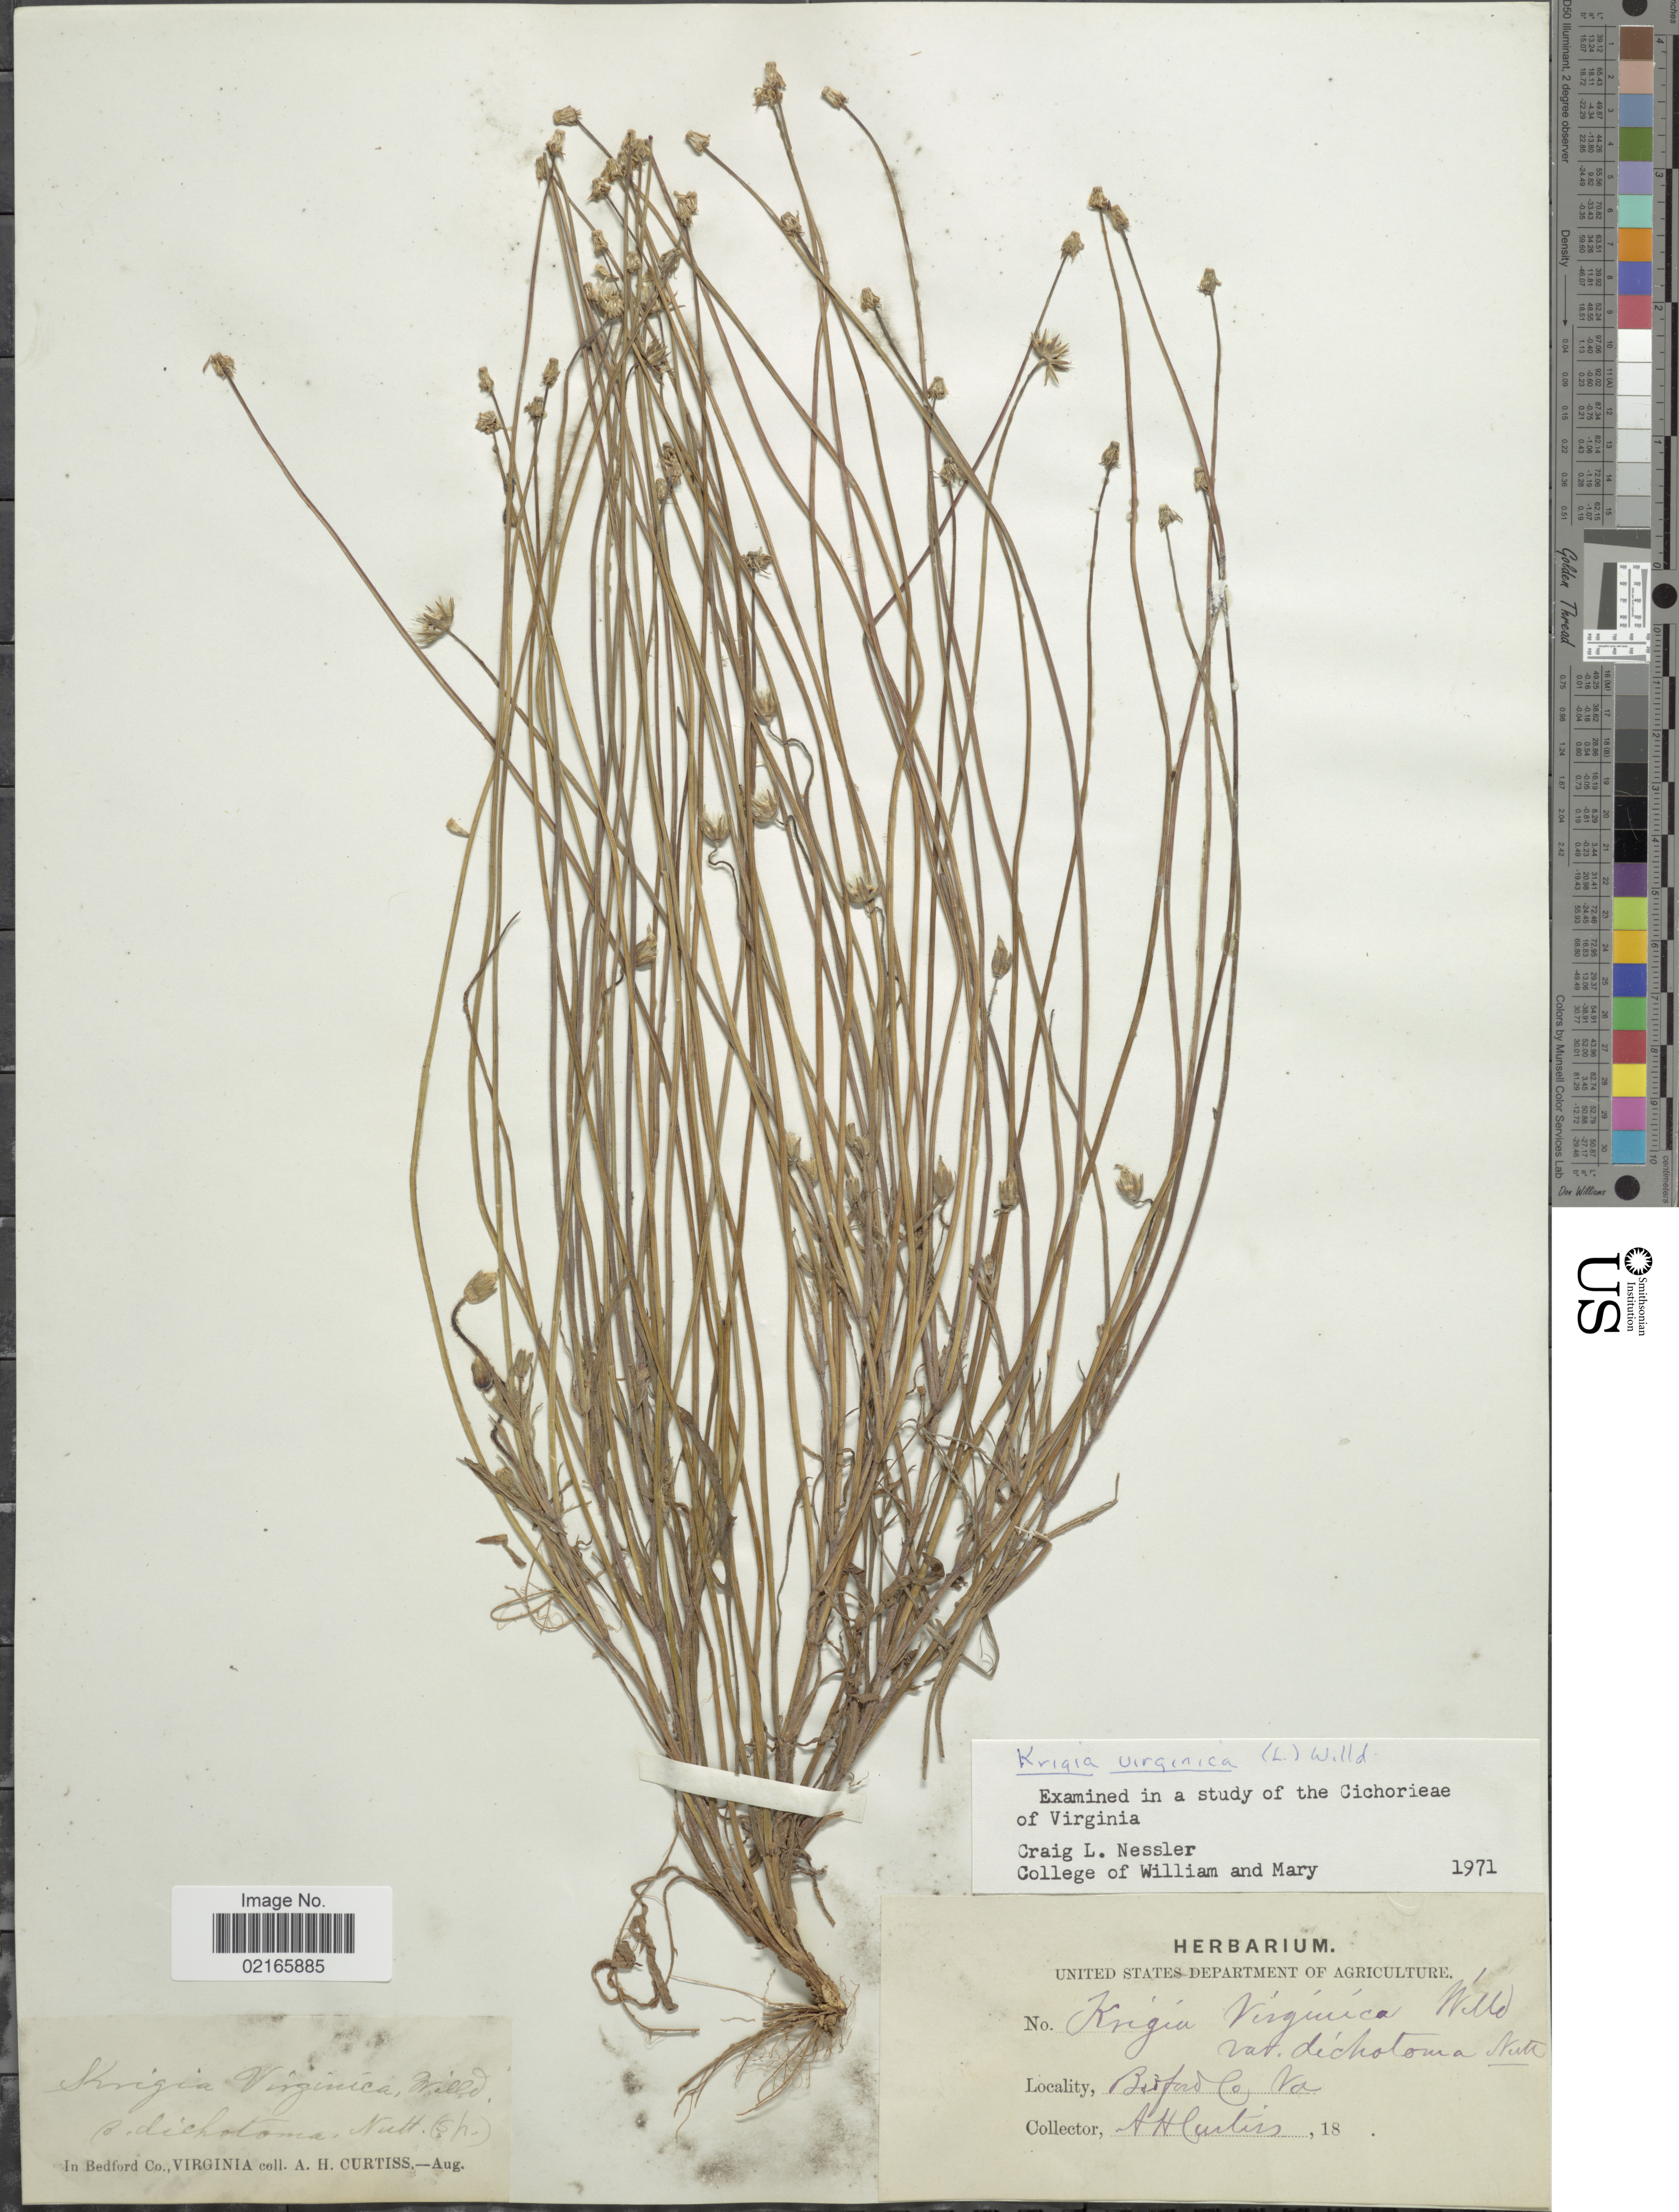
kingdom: Plantae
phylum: Tracheophyta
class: Magnoliopsida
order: Asterales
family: Asteraceae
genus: Krigia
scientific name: Krigia virginica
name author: (L.) Willd.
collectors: A. H. Curtiss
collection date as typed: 18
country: United States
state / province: Virginia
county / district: Bedford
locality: Bedford Co.